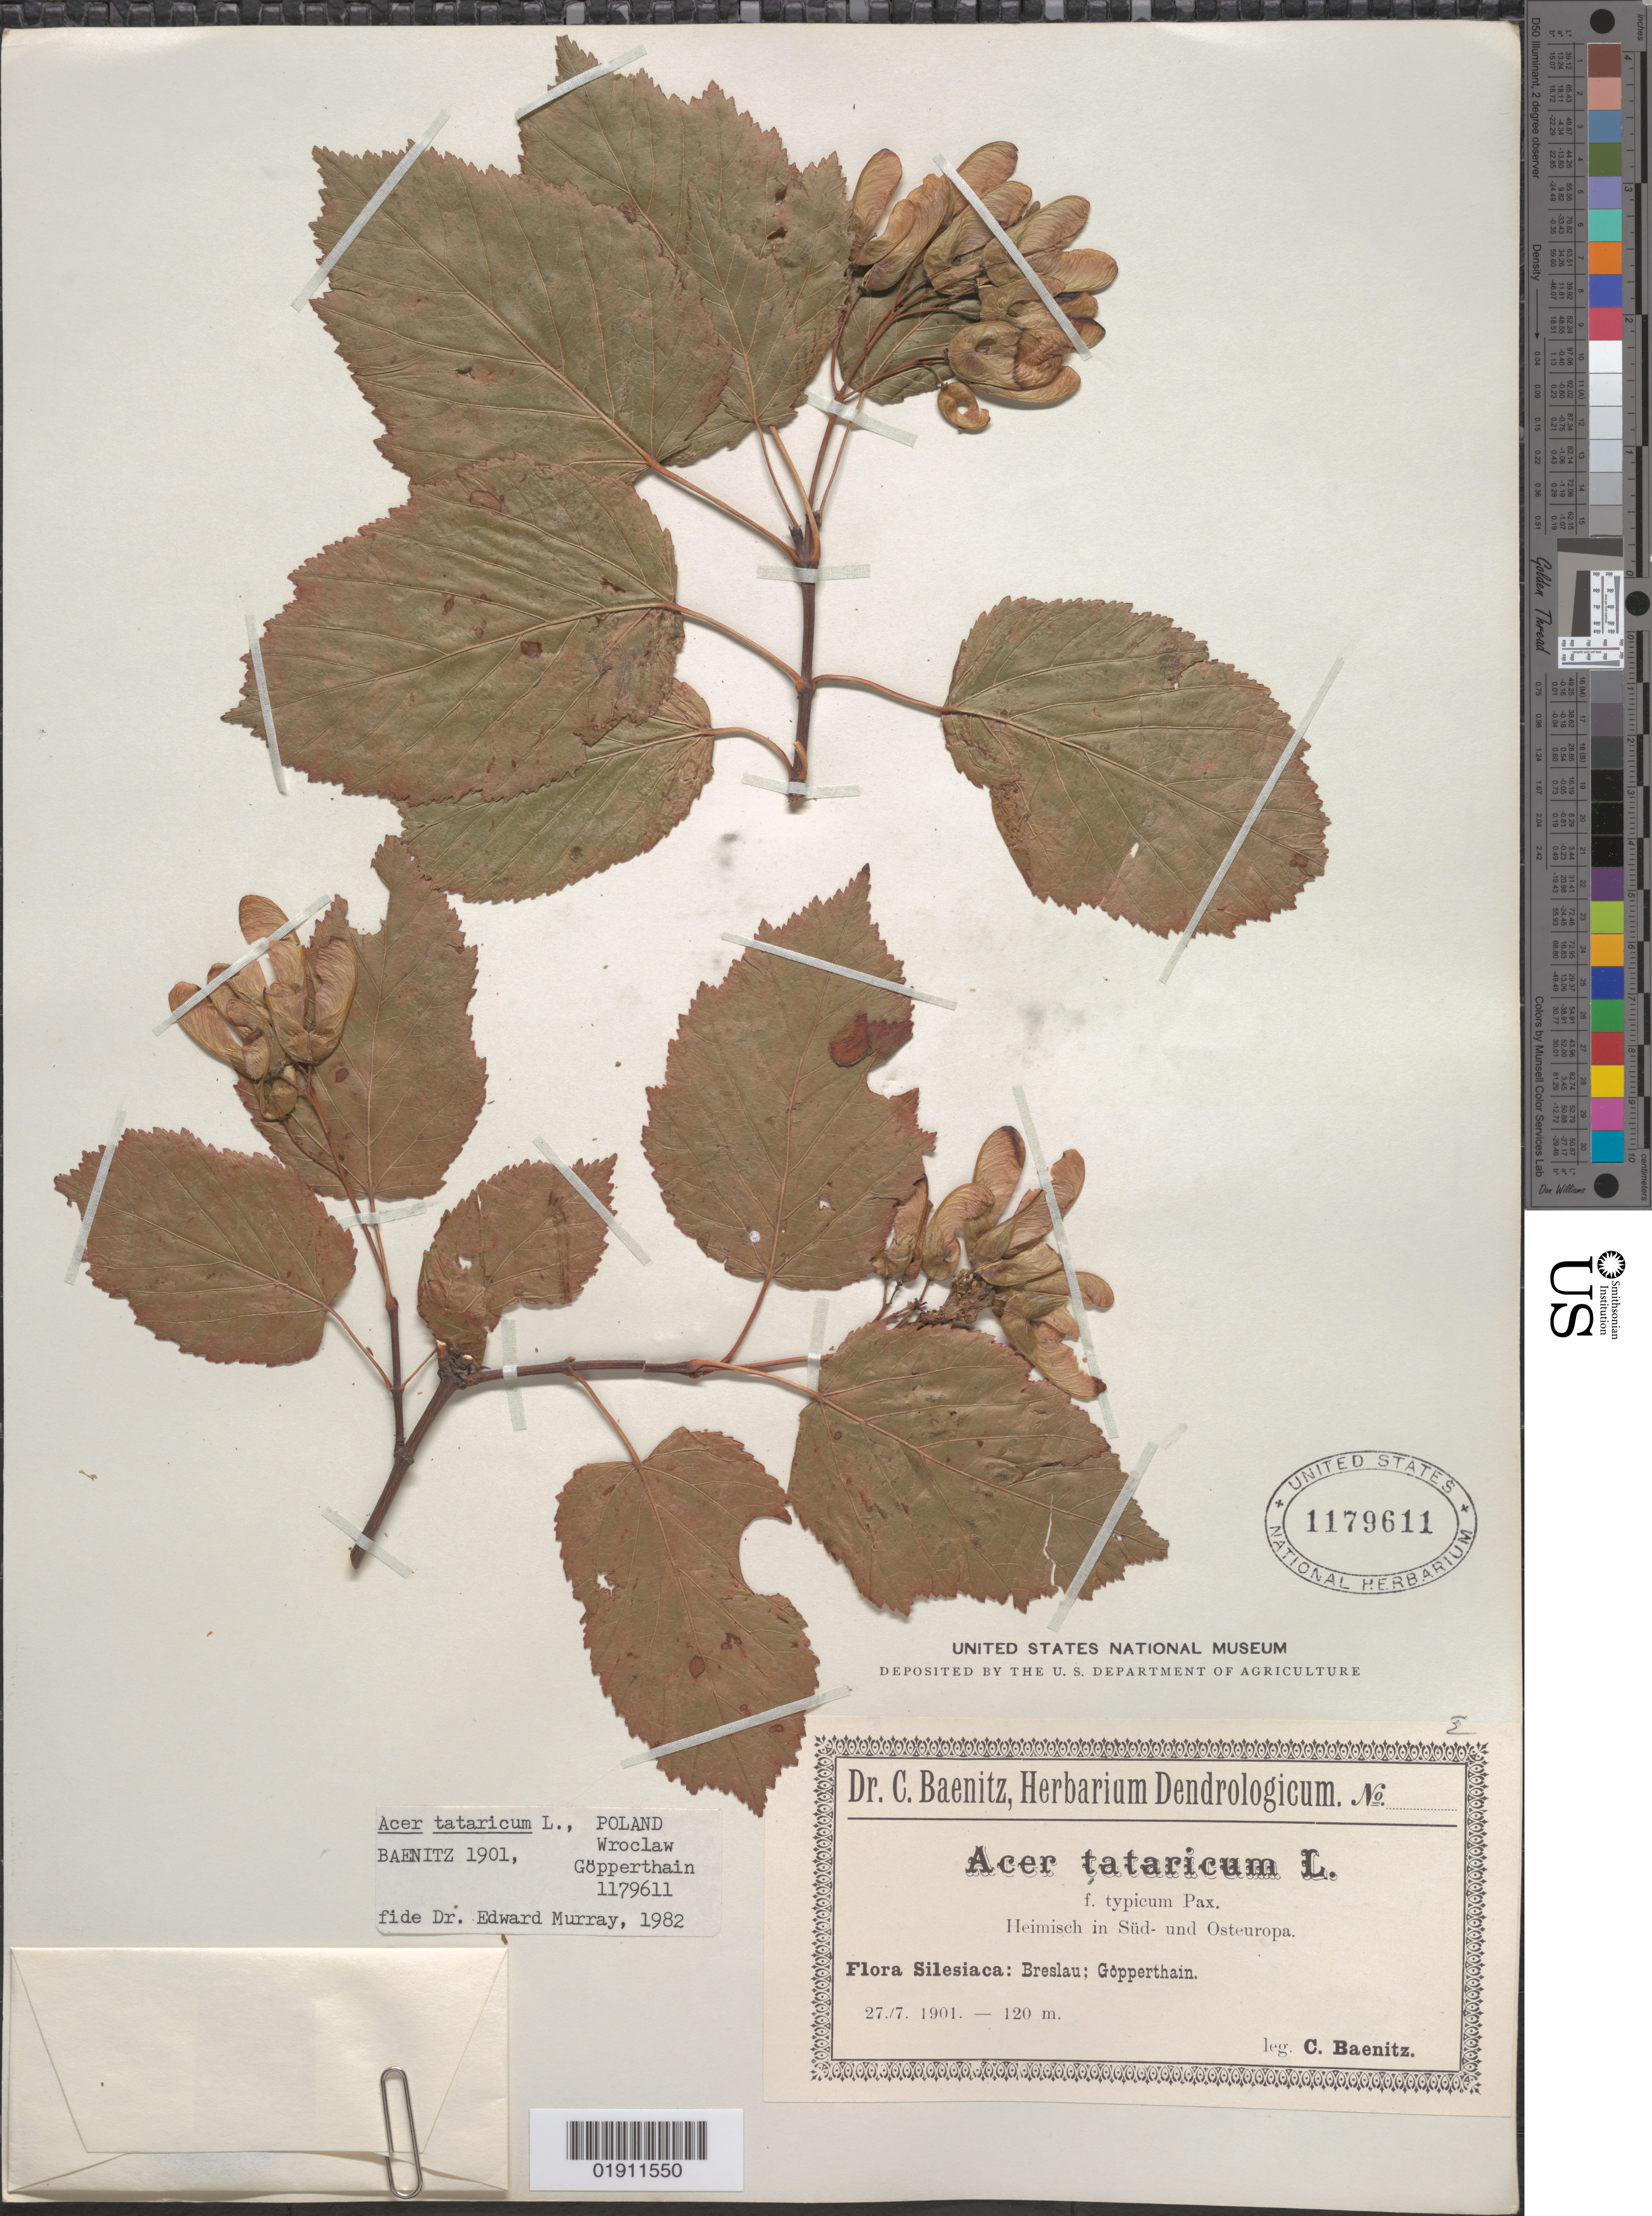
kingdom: Plantae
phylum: Tracheophyta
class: Magnoliopsida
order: Sapindales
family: Sapindaceae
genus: Acer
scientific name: Acer tataricum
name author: L.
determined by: Murray, Edward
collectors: C. G. Baenitz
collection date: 1901-07-27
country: Poland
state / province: Dolnoslaskie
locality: Breslau [Wrocław], Gopperthain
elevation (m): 120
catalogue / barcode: US 1179611